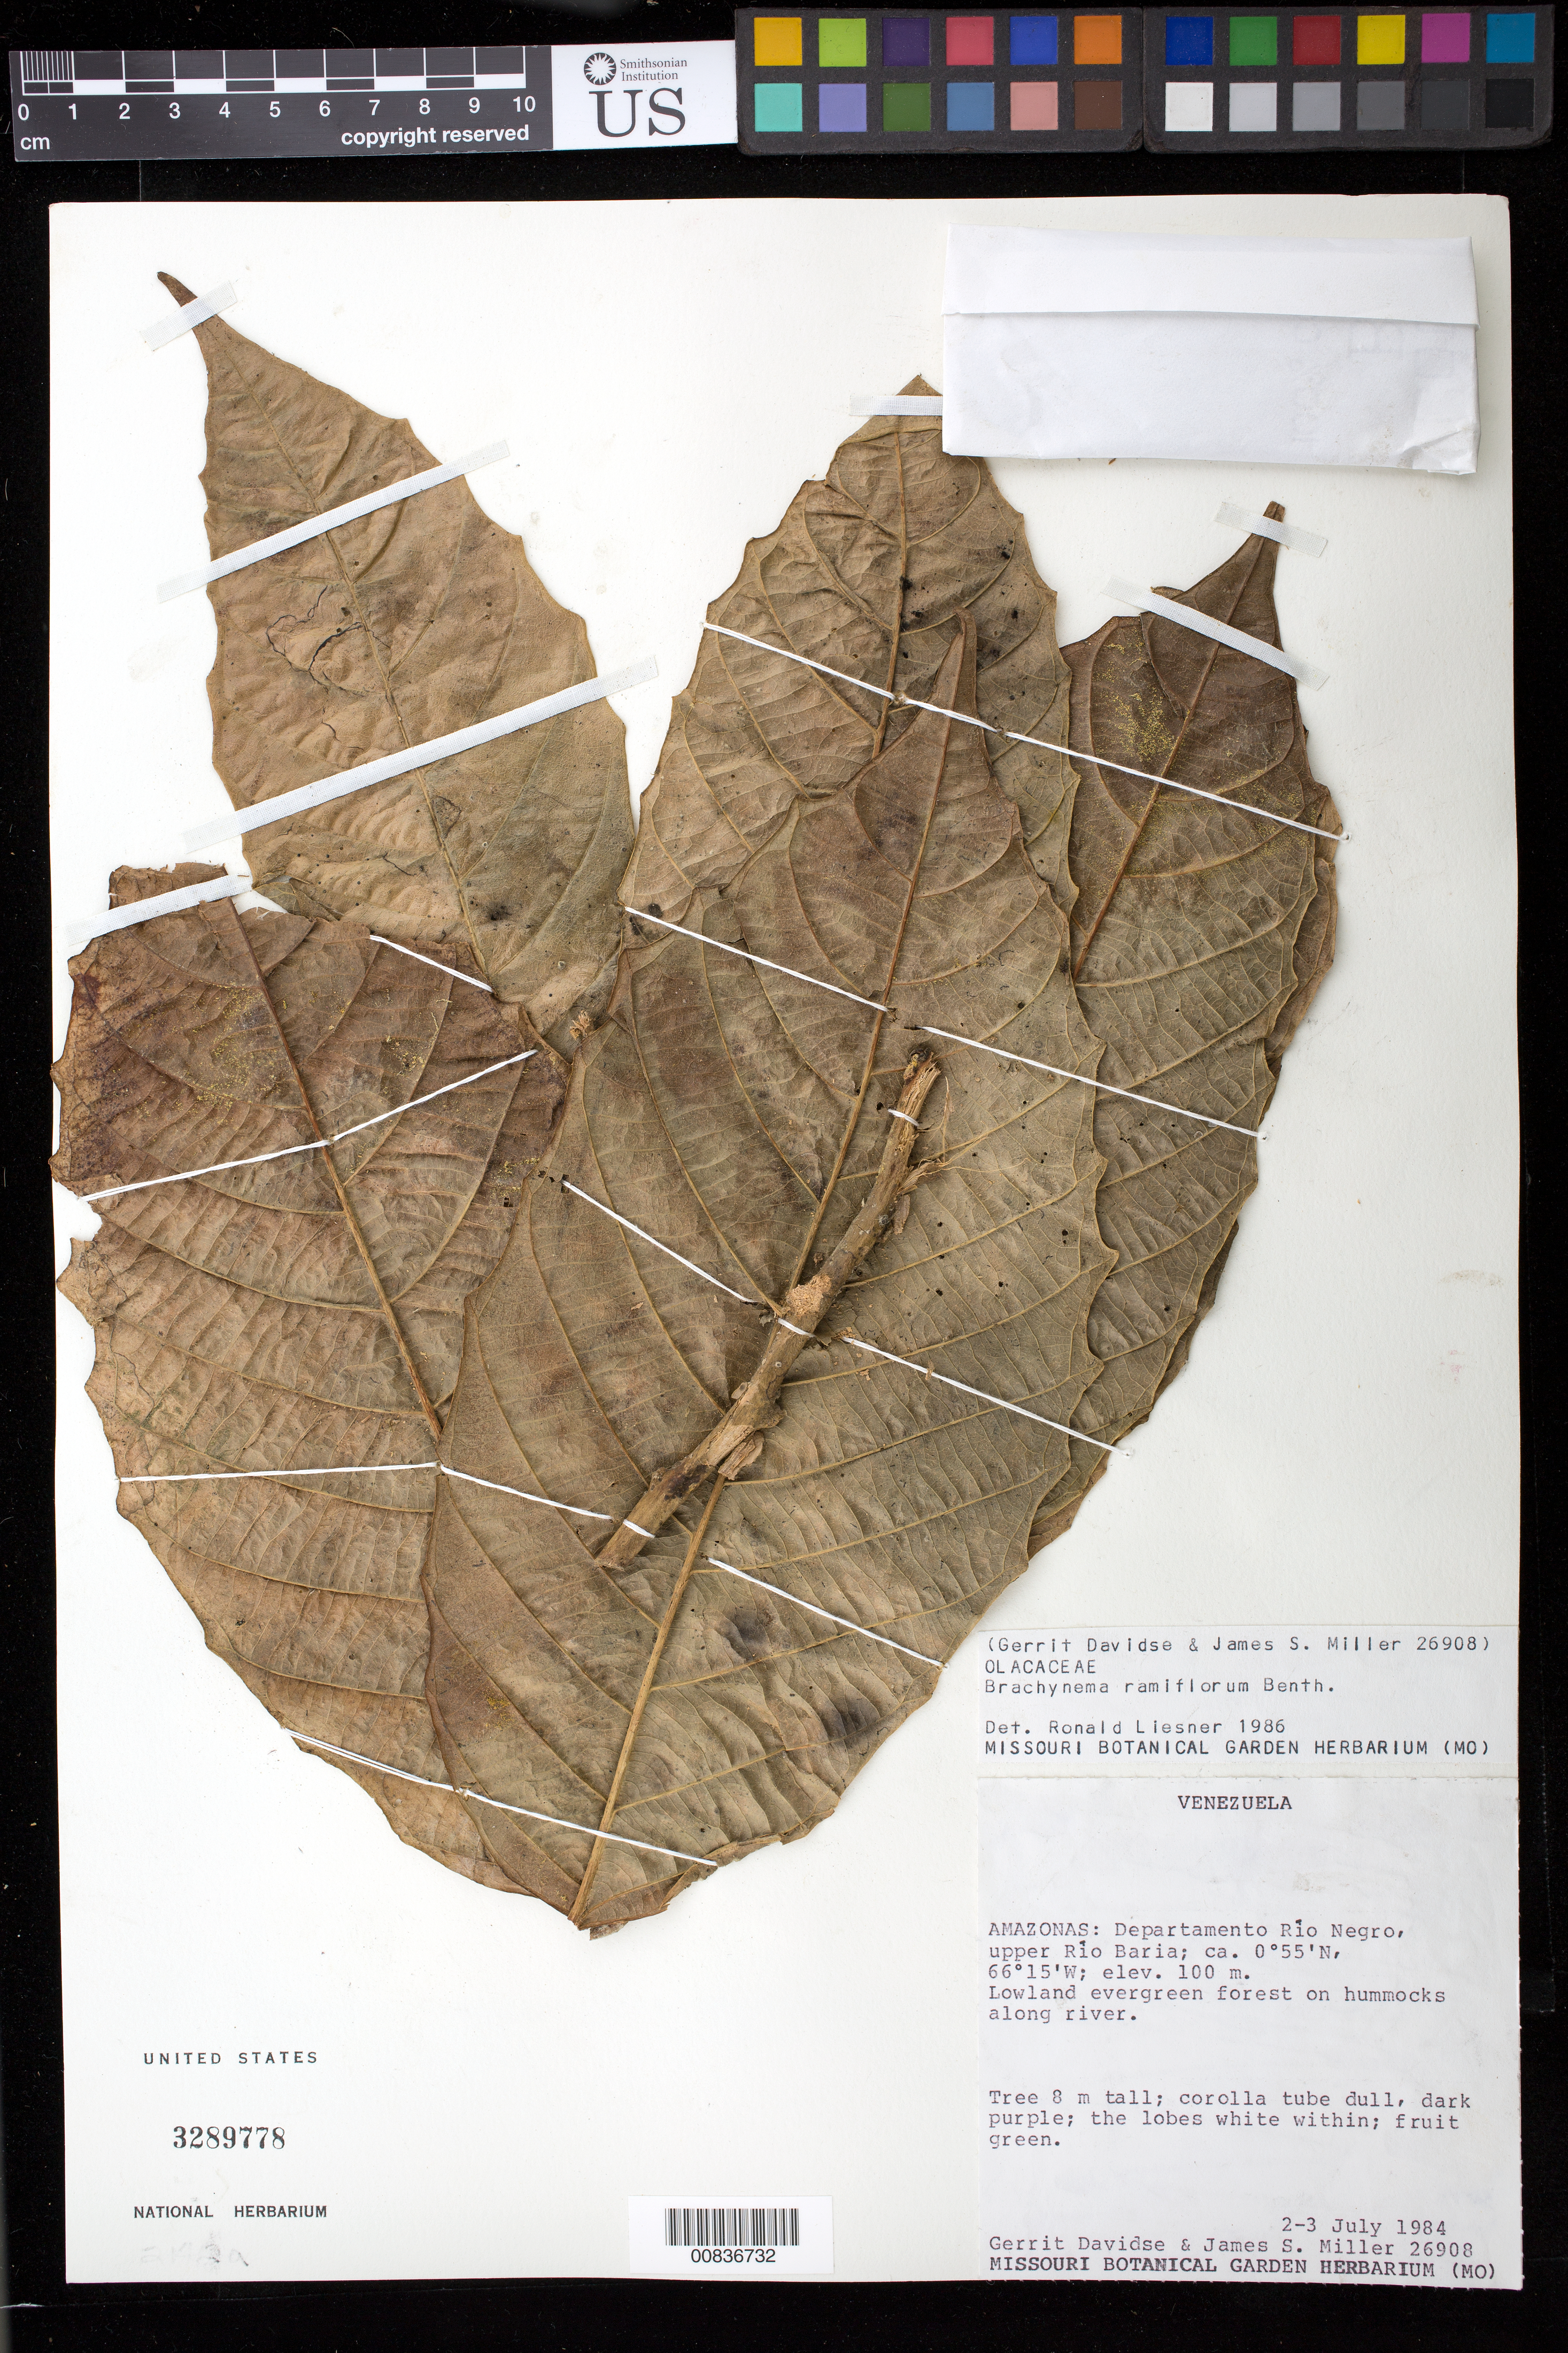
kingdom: Plantae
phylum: Tracheophyta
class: Magnoliopsida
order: Santalales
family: Erythropalaceae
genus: Brachynema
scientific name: Brachynema ramiflorum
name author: Benth.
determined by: Liesner, R. L.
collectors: G. Davidse & J. S. Miller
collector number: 26908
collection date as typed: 2-Jul-84 to 3-Jul-84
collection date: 1984-07-02/1984-07-03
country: Venezuela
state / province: Amazonas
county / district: Río Negro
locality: Río Baria, upper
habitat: Lowland evergreen forest on hummocks along river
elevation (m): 100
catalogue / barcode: US 3289778